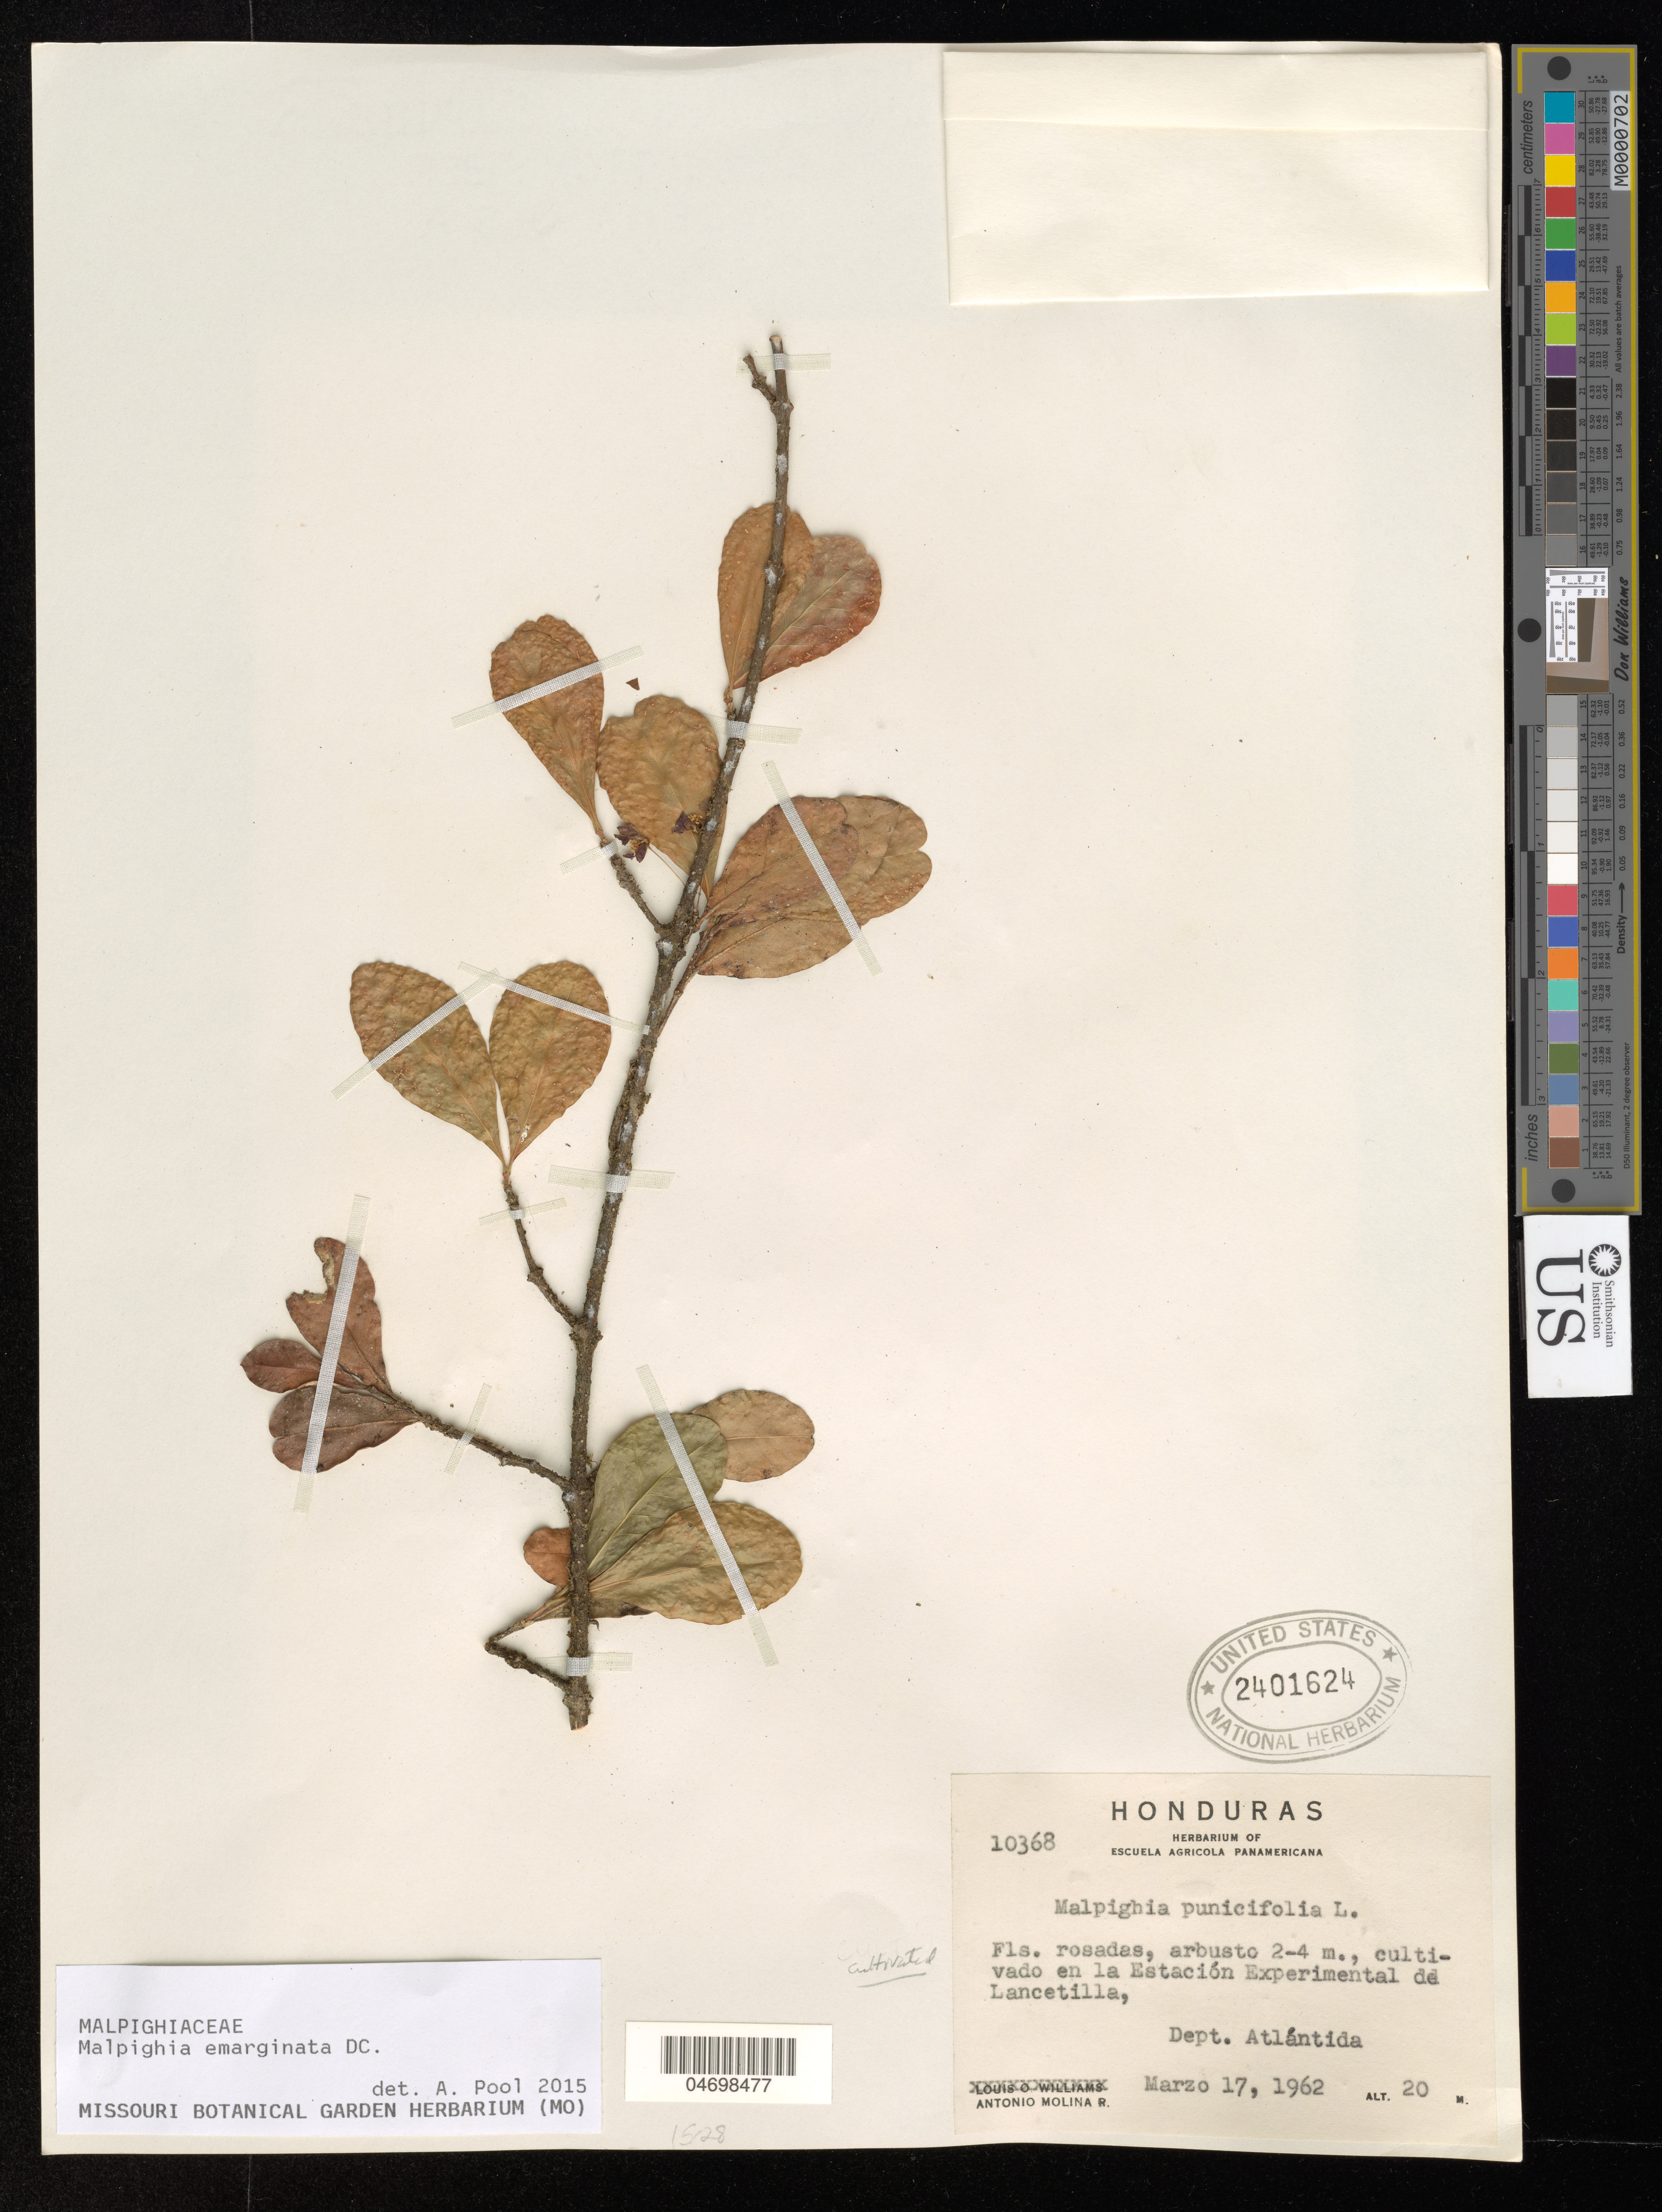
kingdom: Plantae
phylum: Tracheophyta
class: Magnoliopsida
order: Malpighiales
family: Malpighiaceae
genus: Malpighia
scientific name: Malpighia emarginata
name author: DC.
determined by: Pool, A., (MO), Missouri Botanical Garden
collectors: A. Molina R.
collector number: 10368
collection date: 1962-03-17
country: Honduras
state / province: Atlántida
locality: La Estacion Experimental de Lancetilla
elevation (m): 20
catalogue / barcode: US 2401624